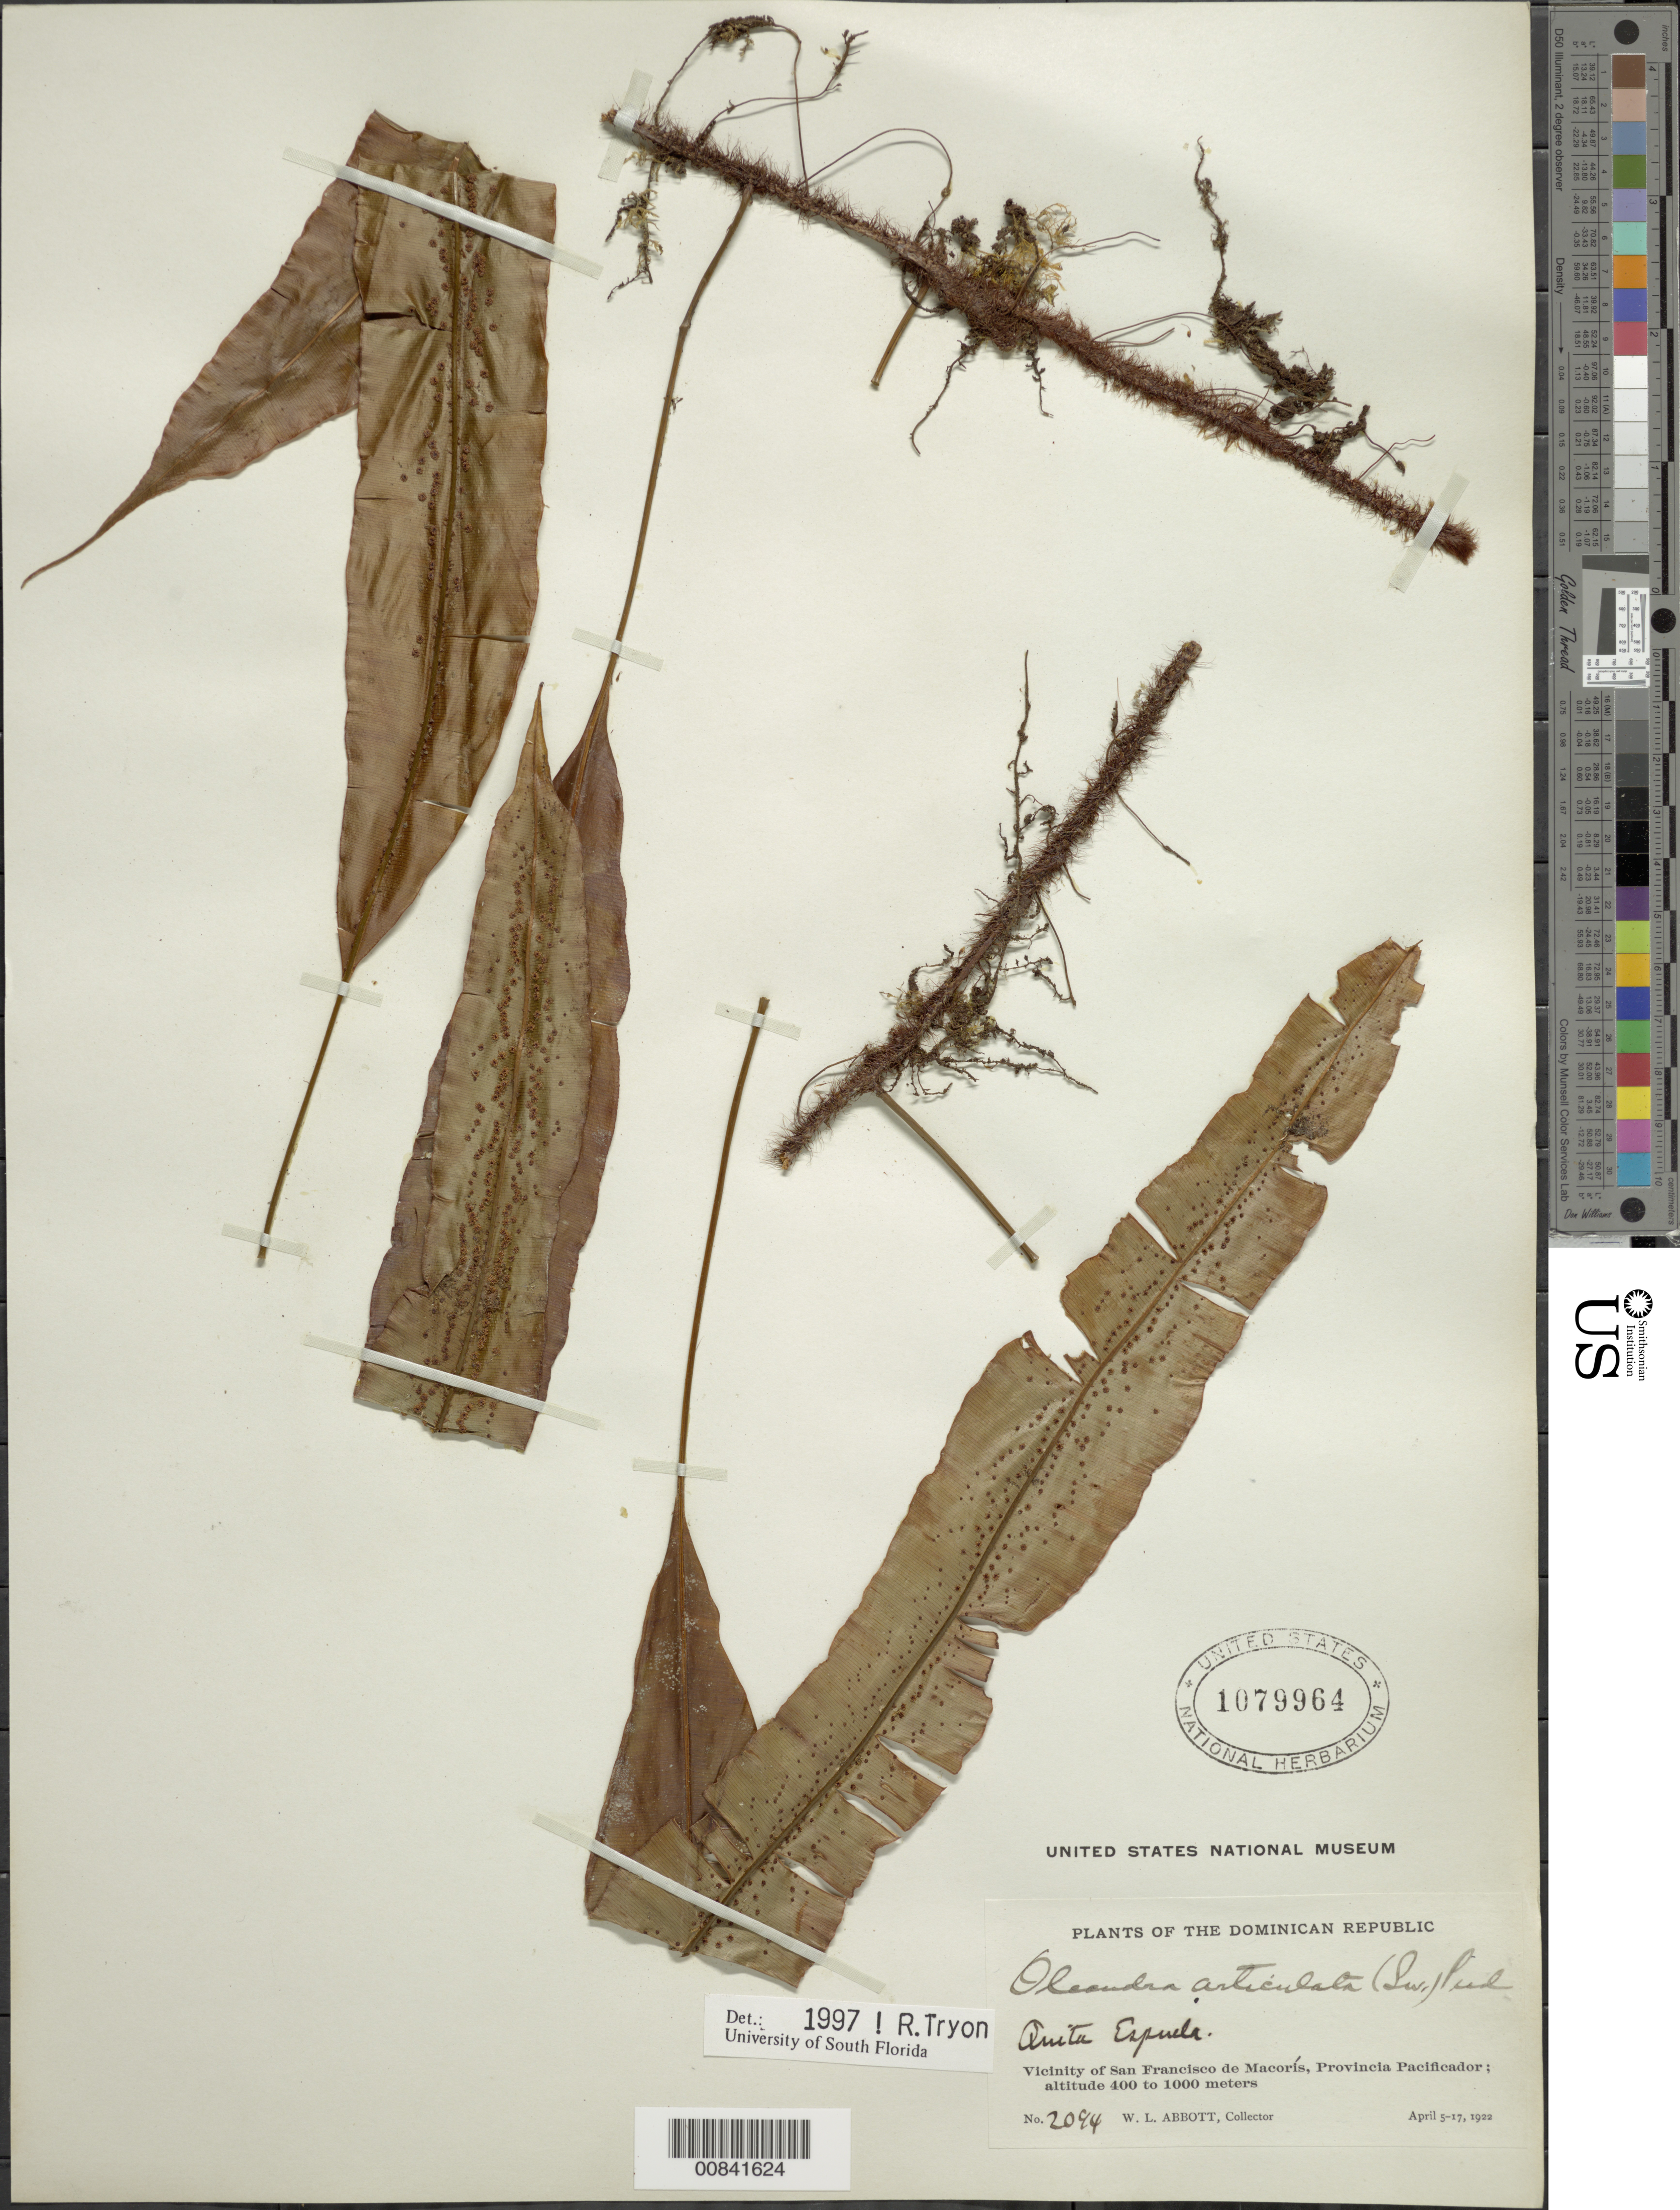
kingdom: Plantae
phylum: Tracheophyta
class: Polypodiopsida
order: Polypodiales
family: Oleandraceae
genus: Oleandra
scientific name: Oleandra articulata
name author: (Sw.) C. Presl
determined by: Tryon, Rolla M., Jr.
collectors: W. L. Abbott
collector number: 2094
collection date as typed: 05 Apr 1922 to 17 Apr 1922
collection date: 1922-04-05/1922-04-17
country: Dominican Republic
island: Hispaniola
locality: Prov. Pacificador, vicinity San Francisco de Macorís, Quita Espuela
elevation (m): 400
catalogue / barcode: US 1079964